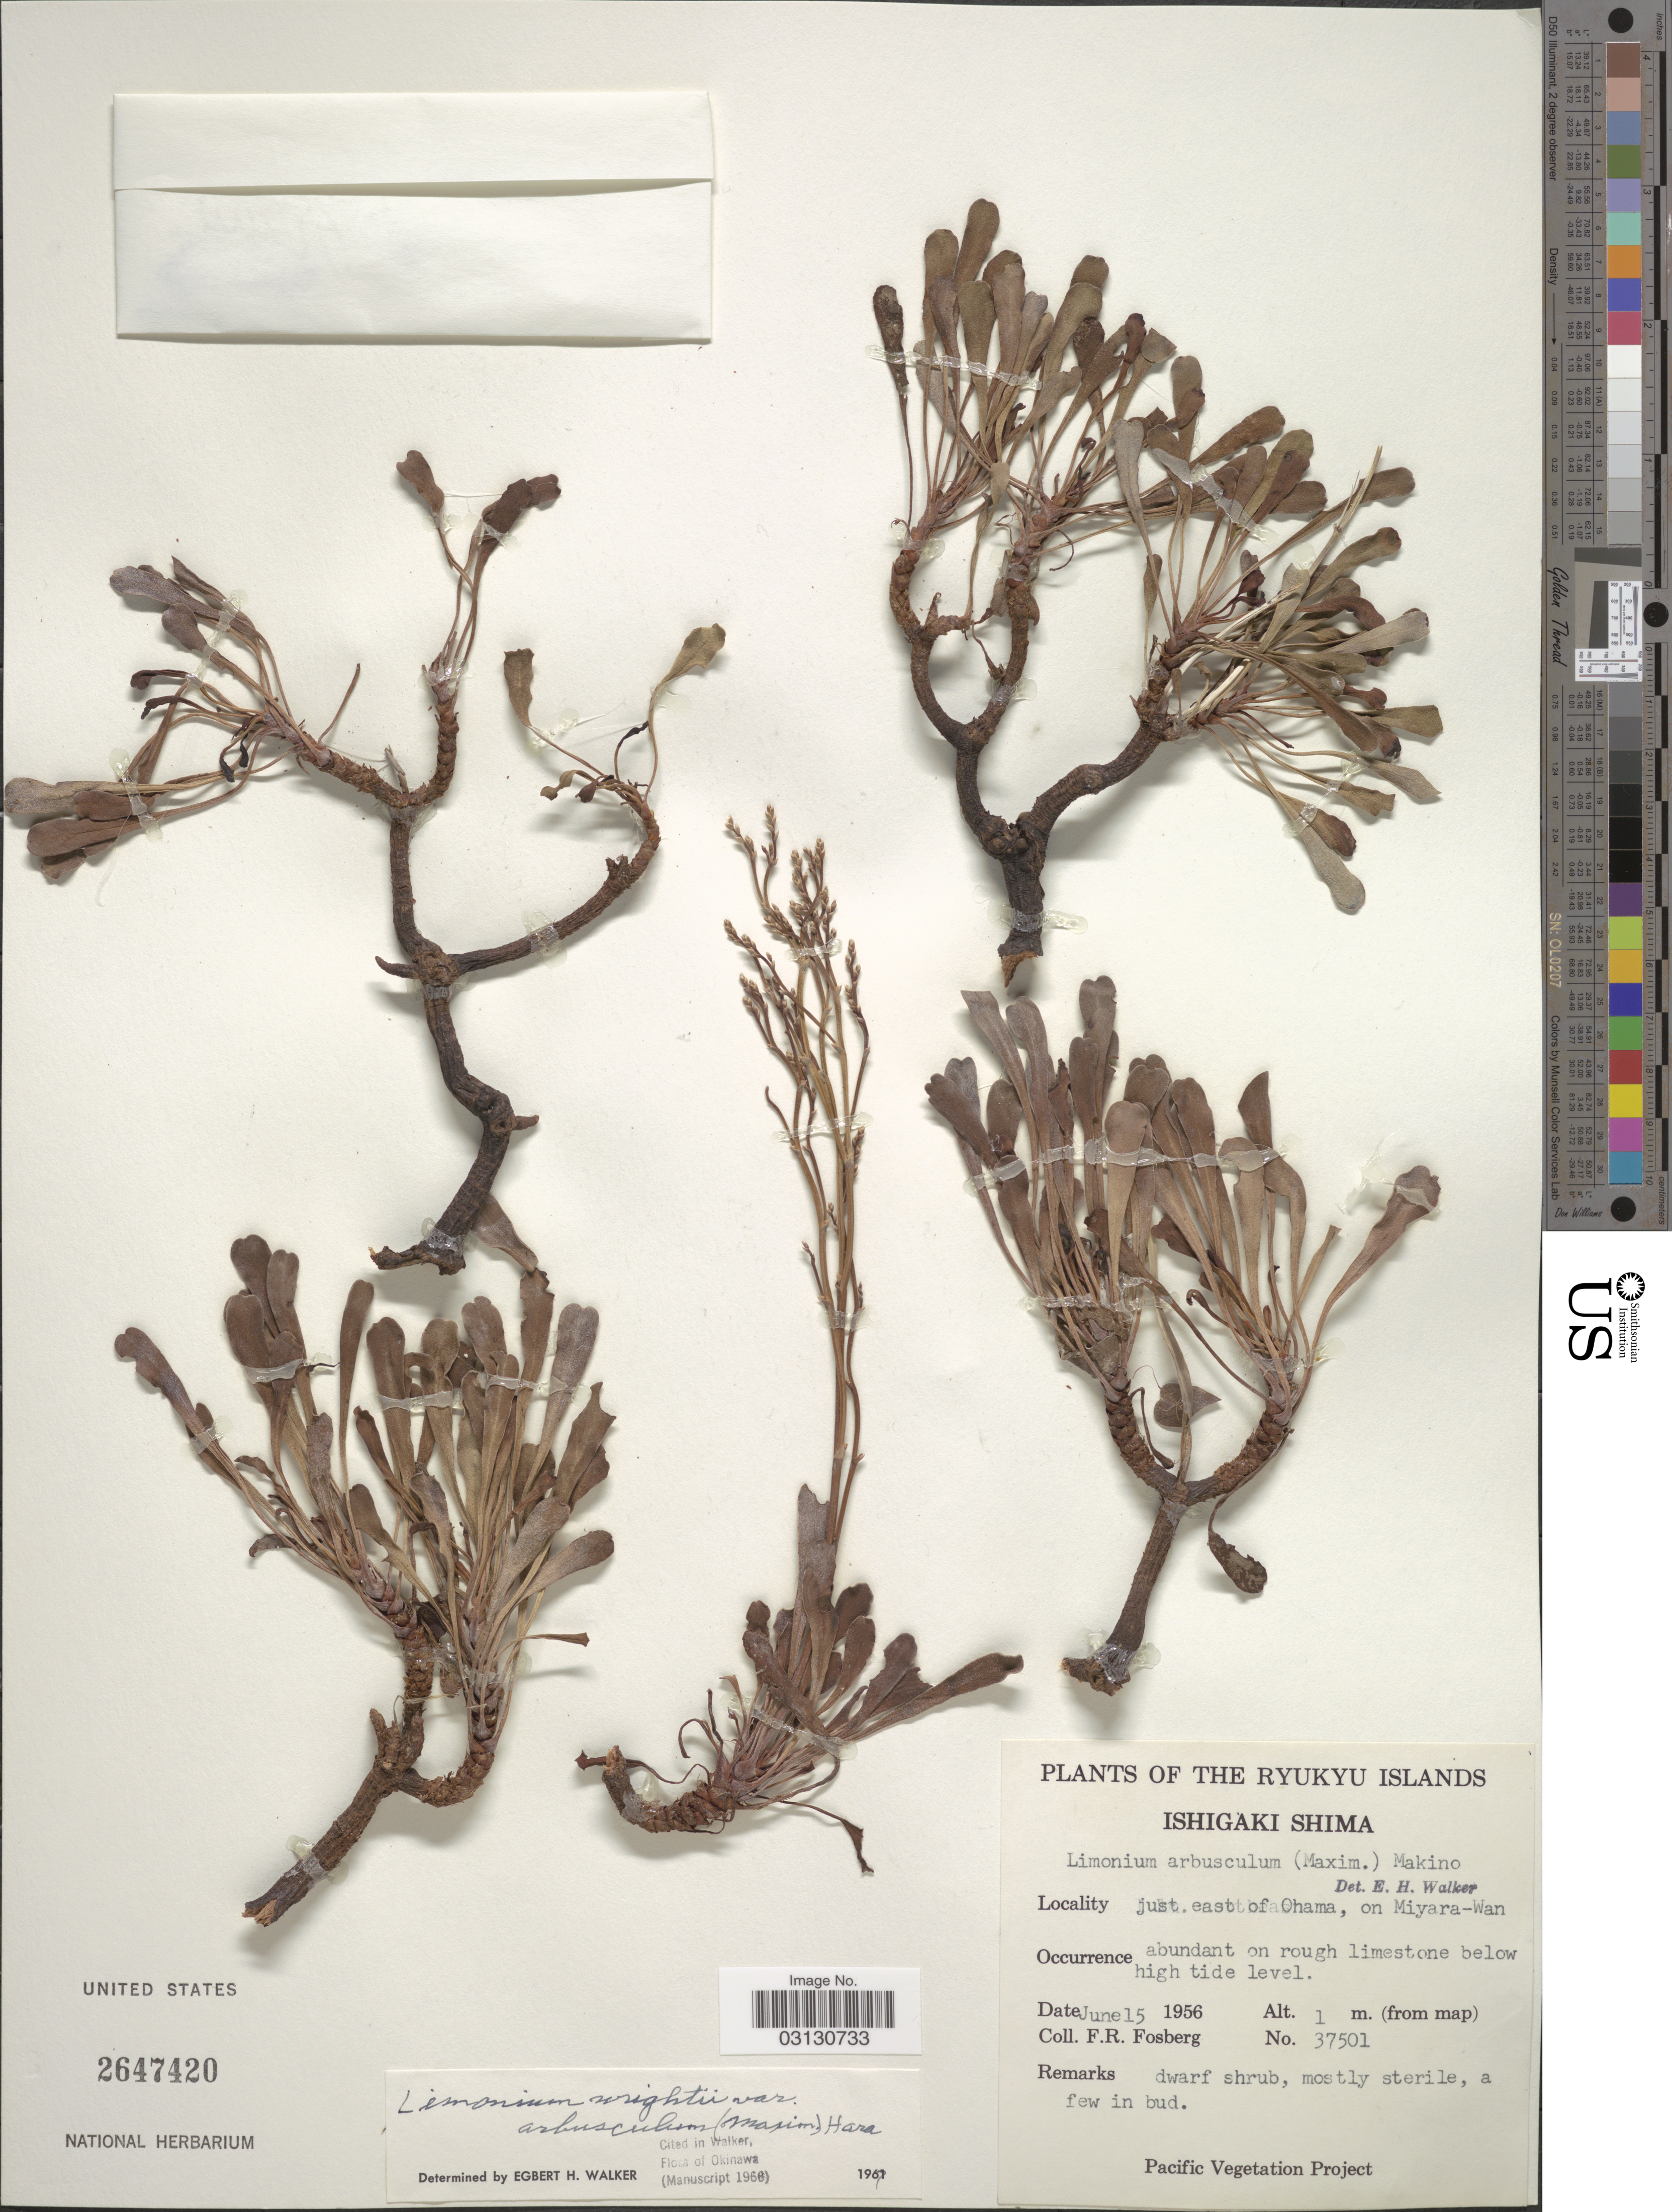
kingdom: Plantae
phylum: Tracheophyta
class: Magnoliopsida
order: Caryophyllales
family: Plumbaginaceae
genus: Limonium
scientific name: Limonium wrightii var. arbusculum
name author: (Maxim.) Hara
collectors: F. R. Fosberg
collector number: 37501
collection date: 1956-06-15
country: Japan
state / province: Okinawa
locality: The Ryukyu Islands, Ishigaki Shima, just east of Ohama, on Miyara-Wan.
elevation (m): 1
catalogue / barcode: US 2647420